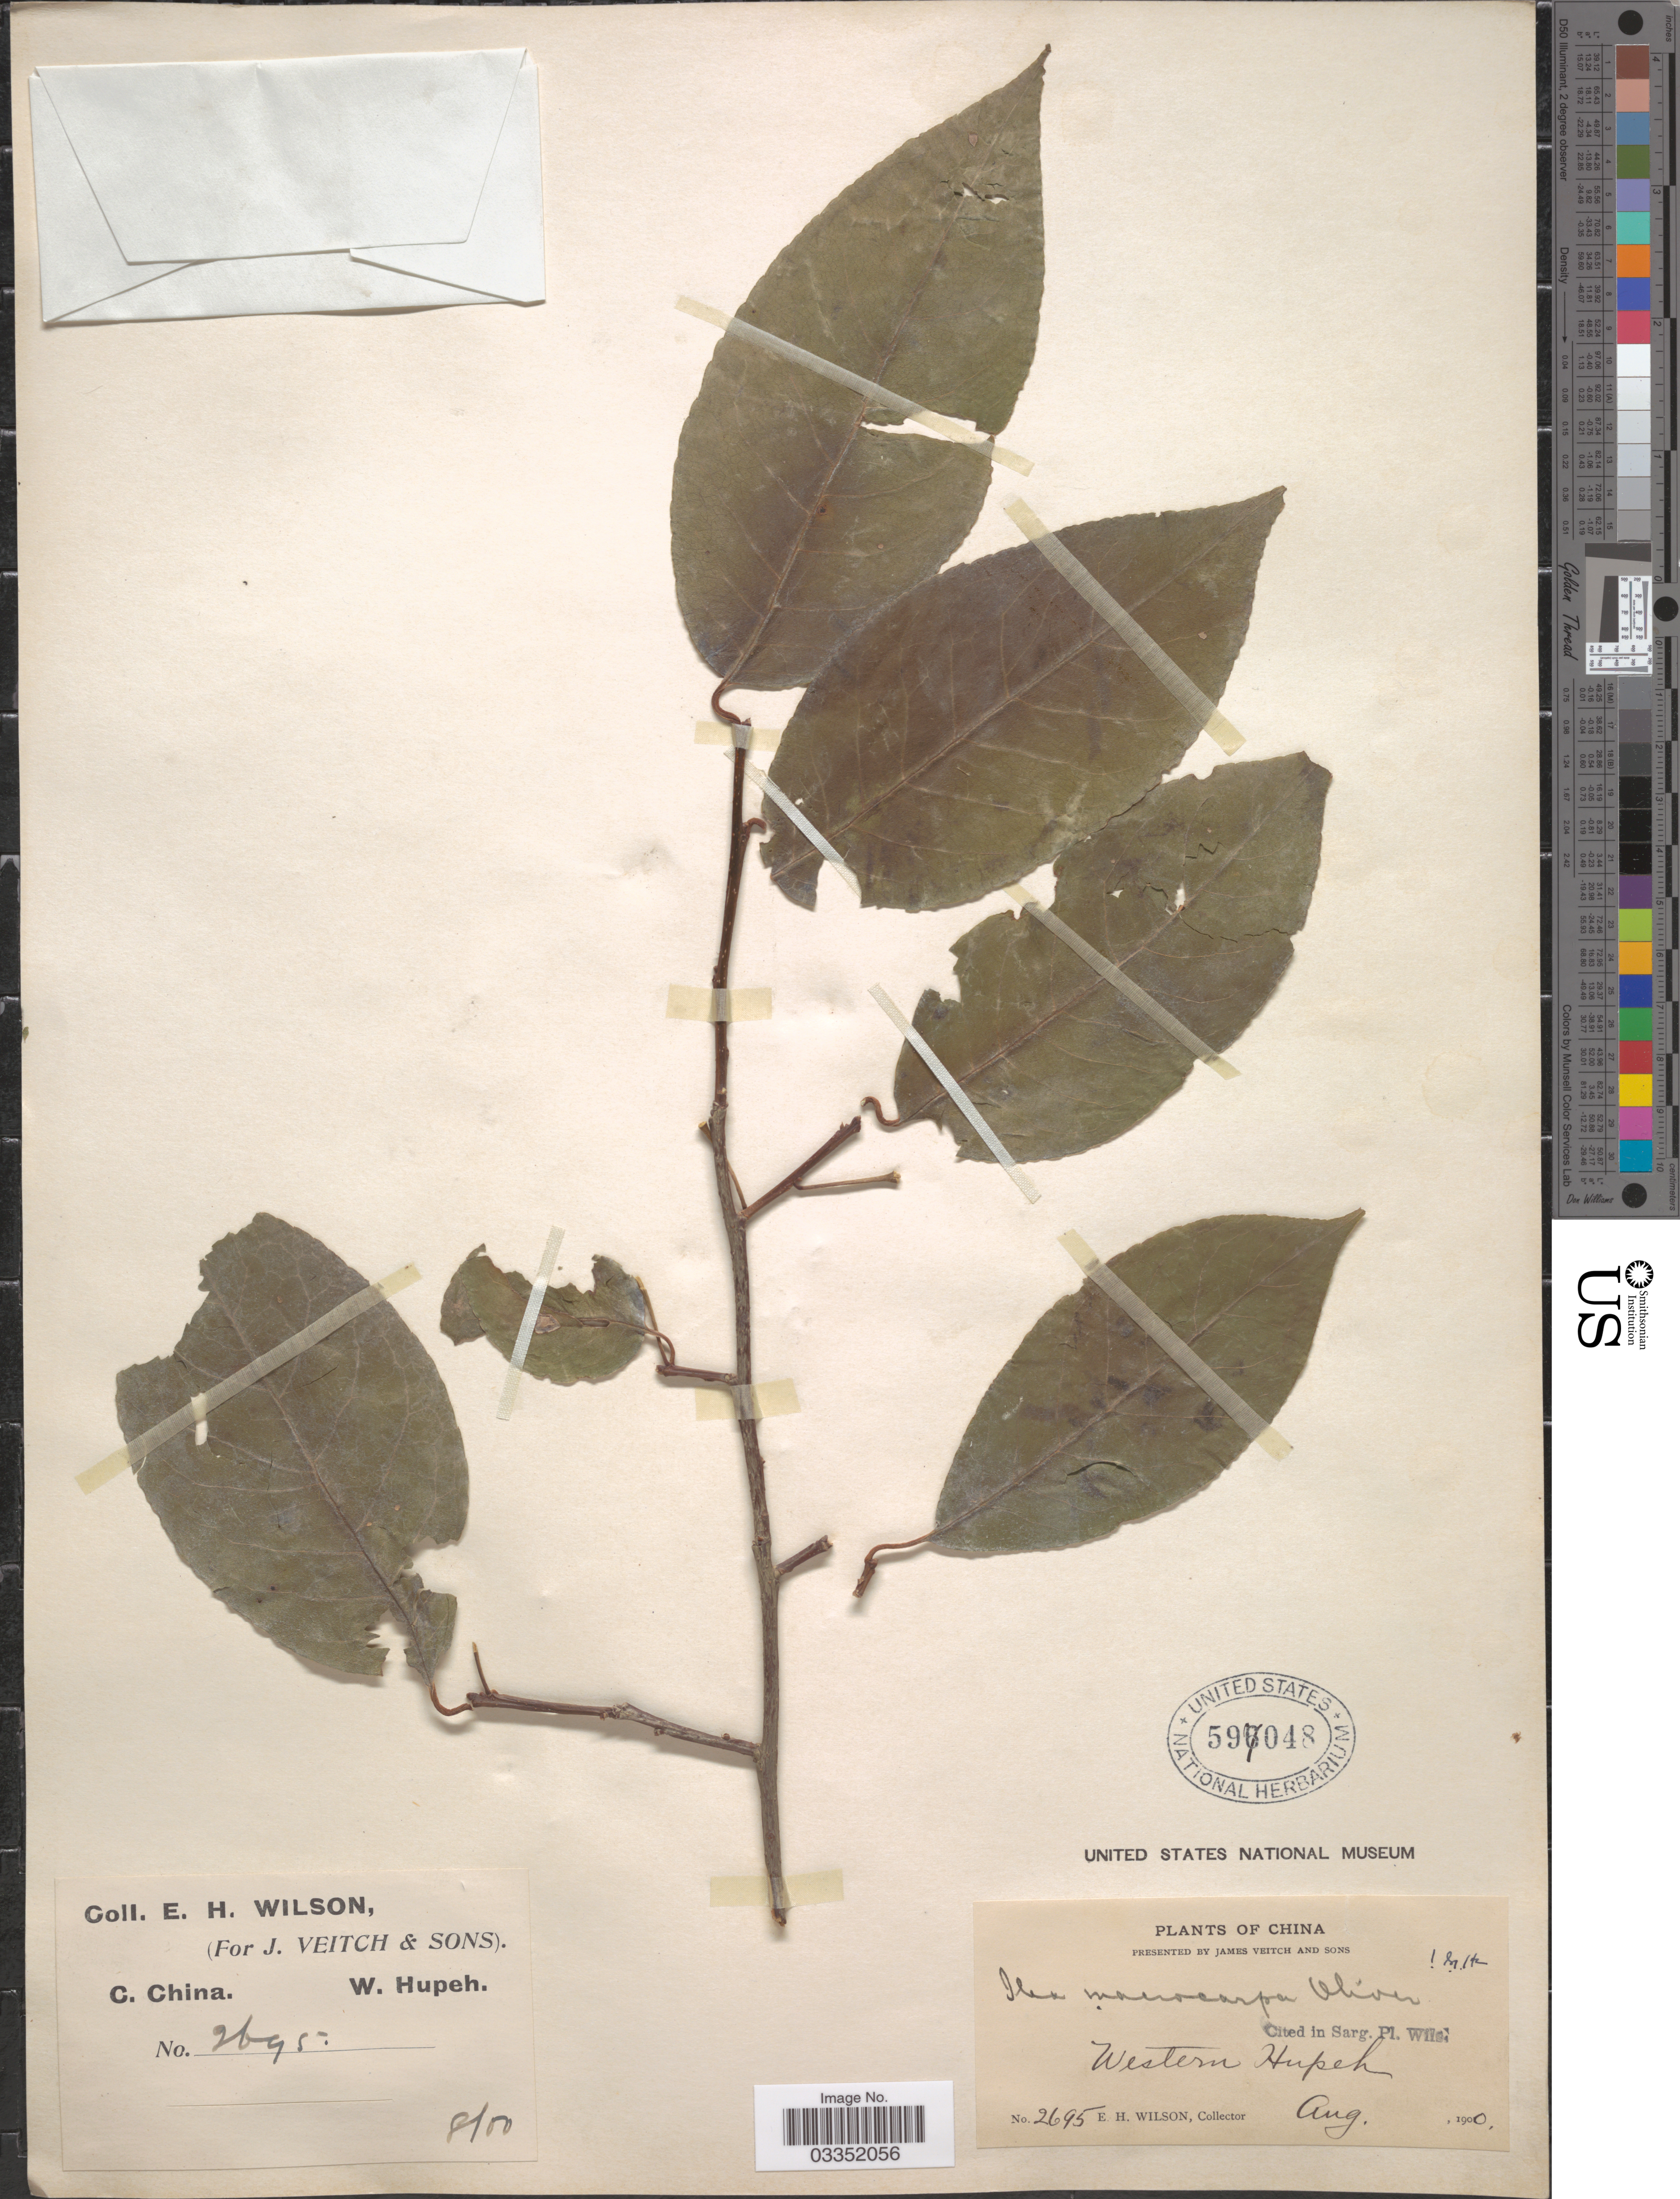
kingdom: Plantae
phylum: Tracheophyta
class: Magnoliopsida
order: Aquifoliales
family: Aquifoliaceae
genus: Ilex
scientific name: Ilex macrocarpa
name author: Oliv.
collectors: E. Wilson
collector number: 2695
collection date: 1900-08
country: China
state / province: Hubei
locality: C. China, Western Hupeh.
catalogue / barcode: US 597048